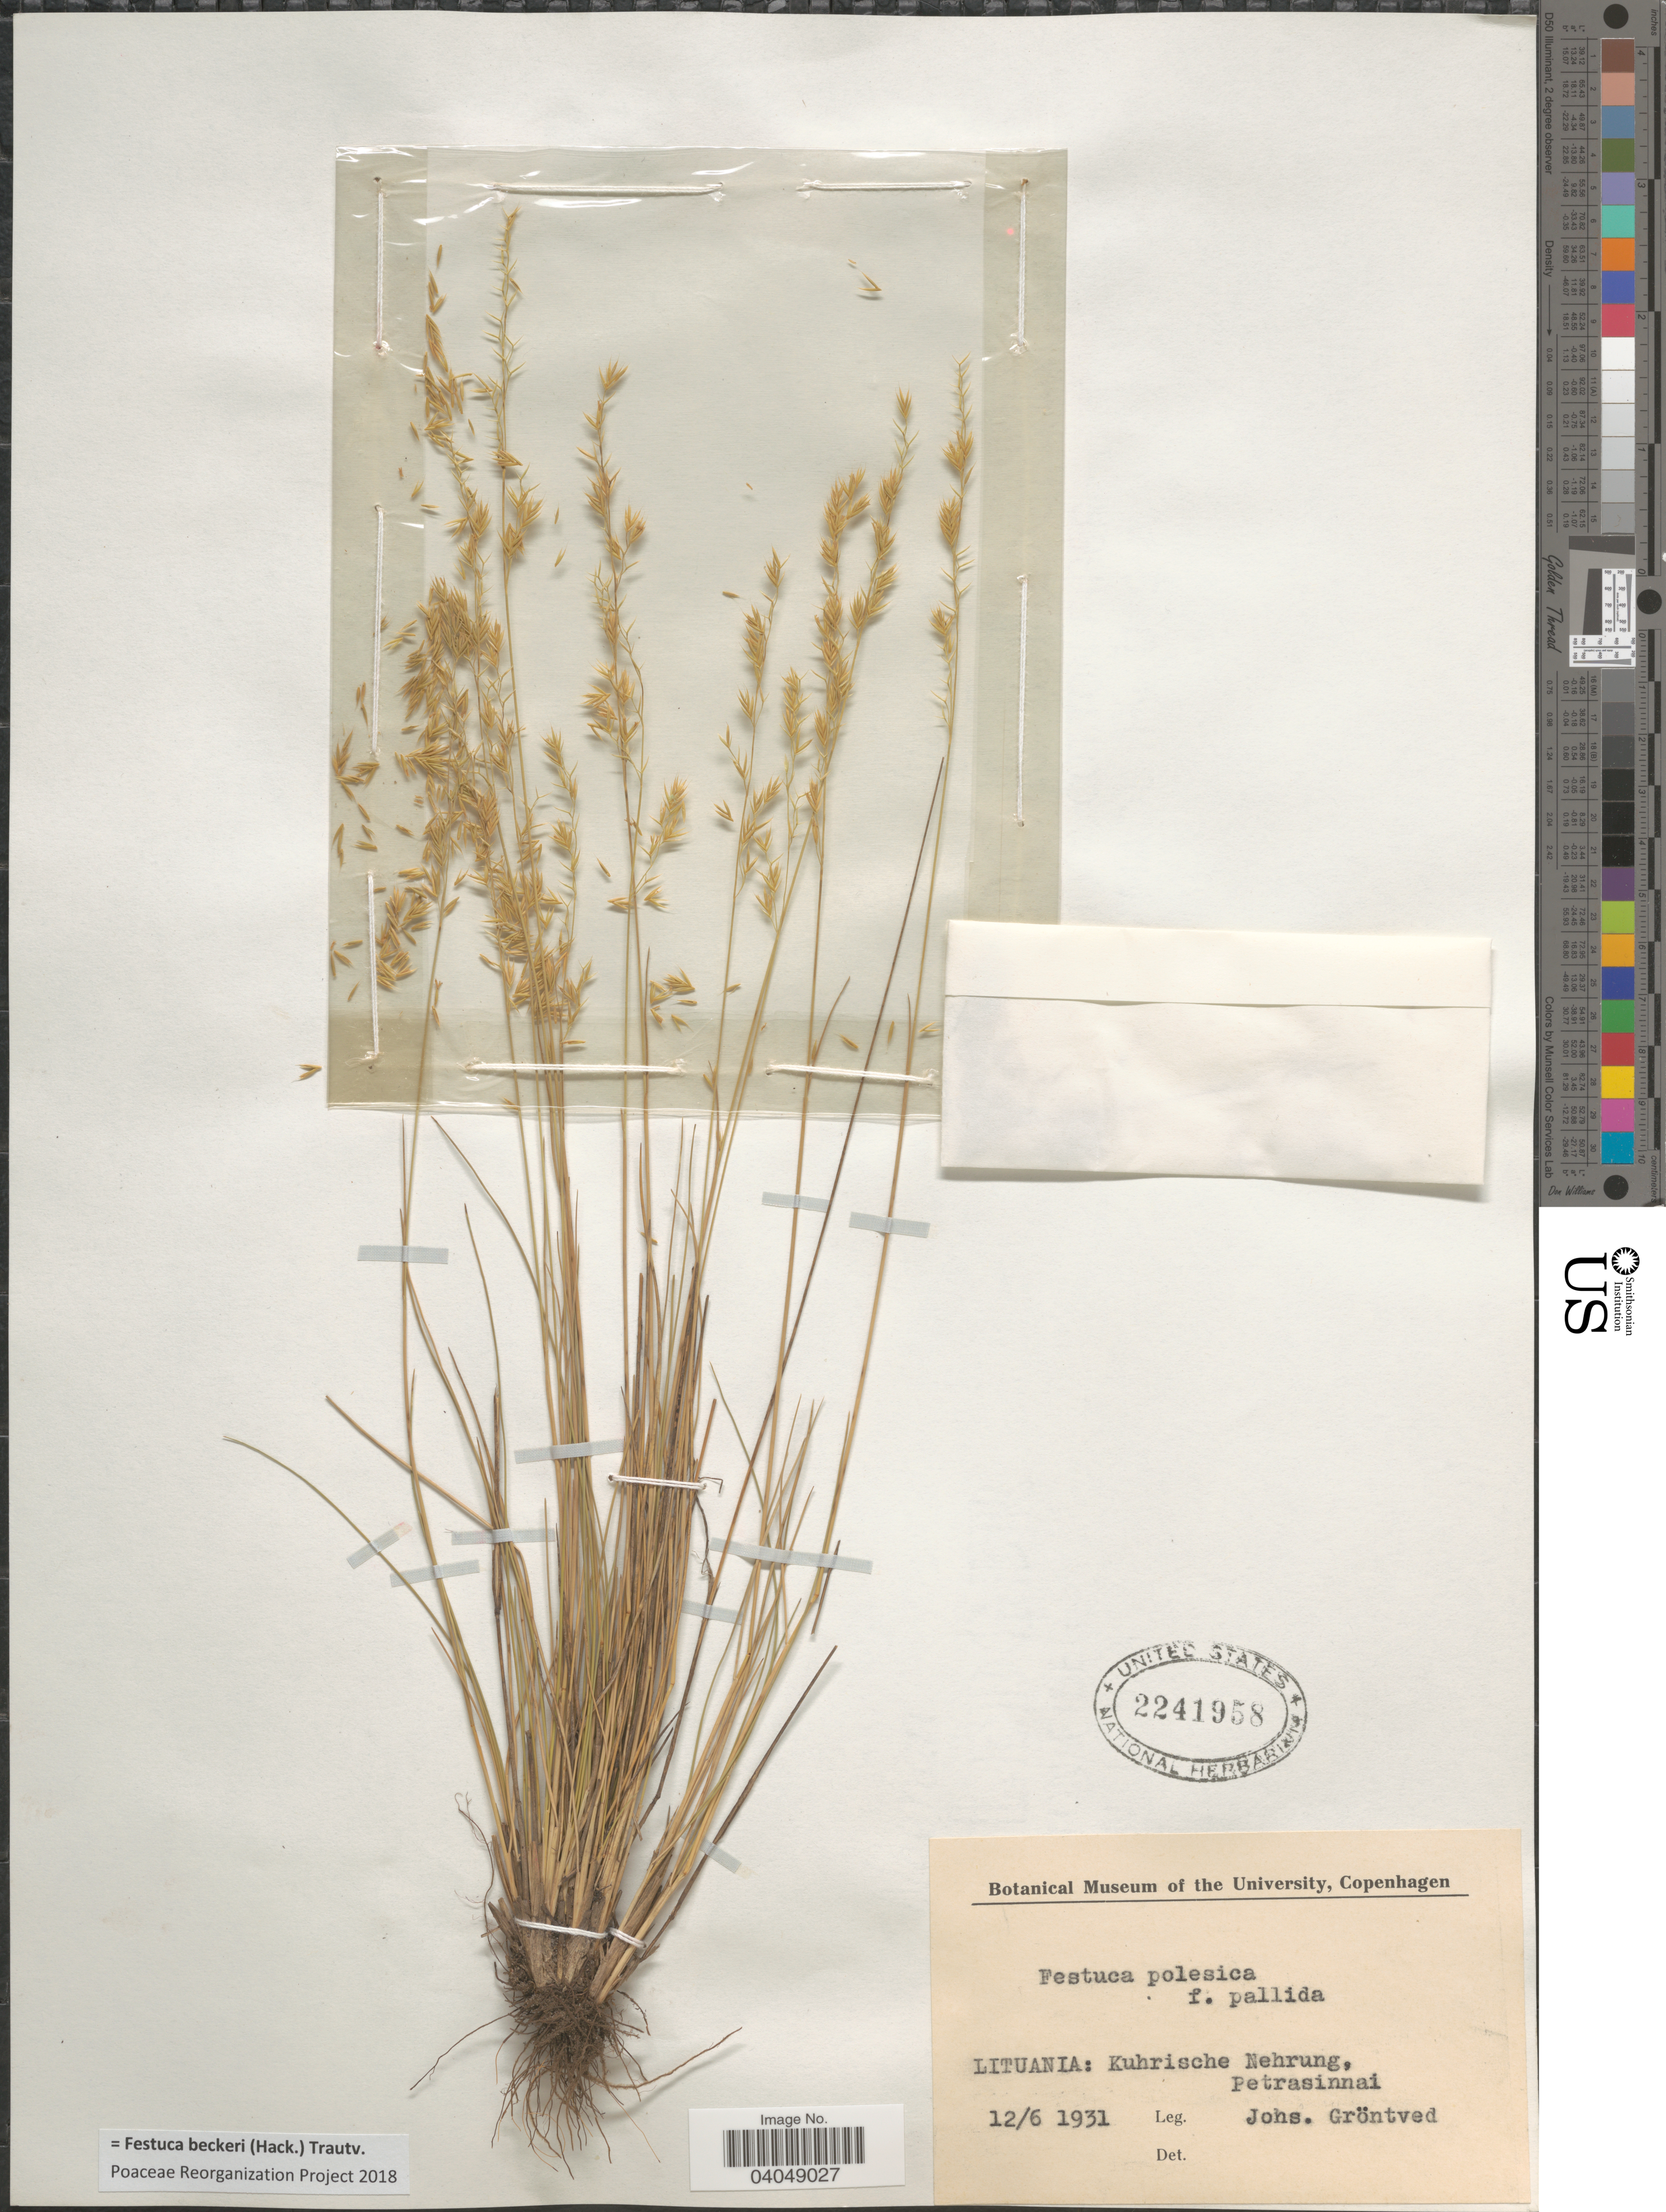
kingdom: Plantae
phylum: Tracheophyta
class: Liliopsida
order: Poales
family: Poaceae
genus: Festuca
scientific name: Festuca beckeri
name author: (Hack.) Trautv.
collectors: J. Gröntved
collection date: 1931-06-12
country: Lithuania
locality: Lituania: Kuhrische Nehrung, Petrasinnai.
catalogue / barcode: US 2241958